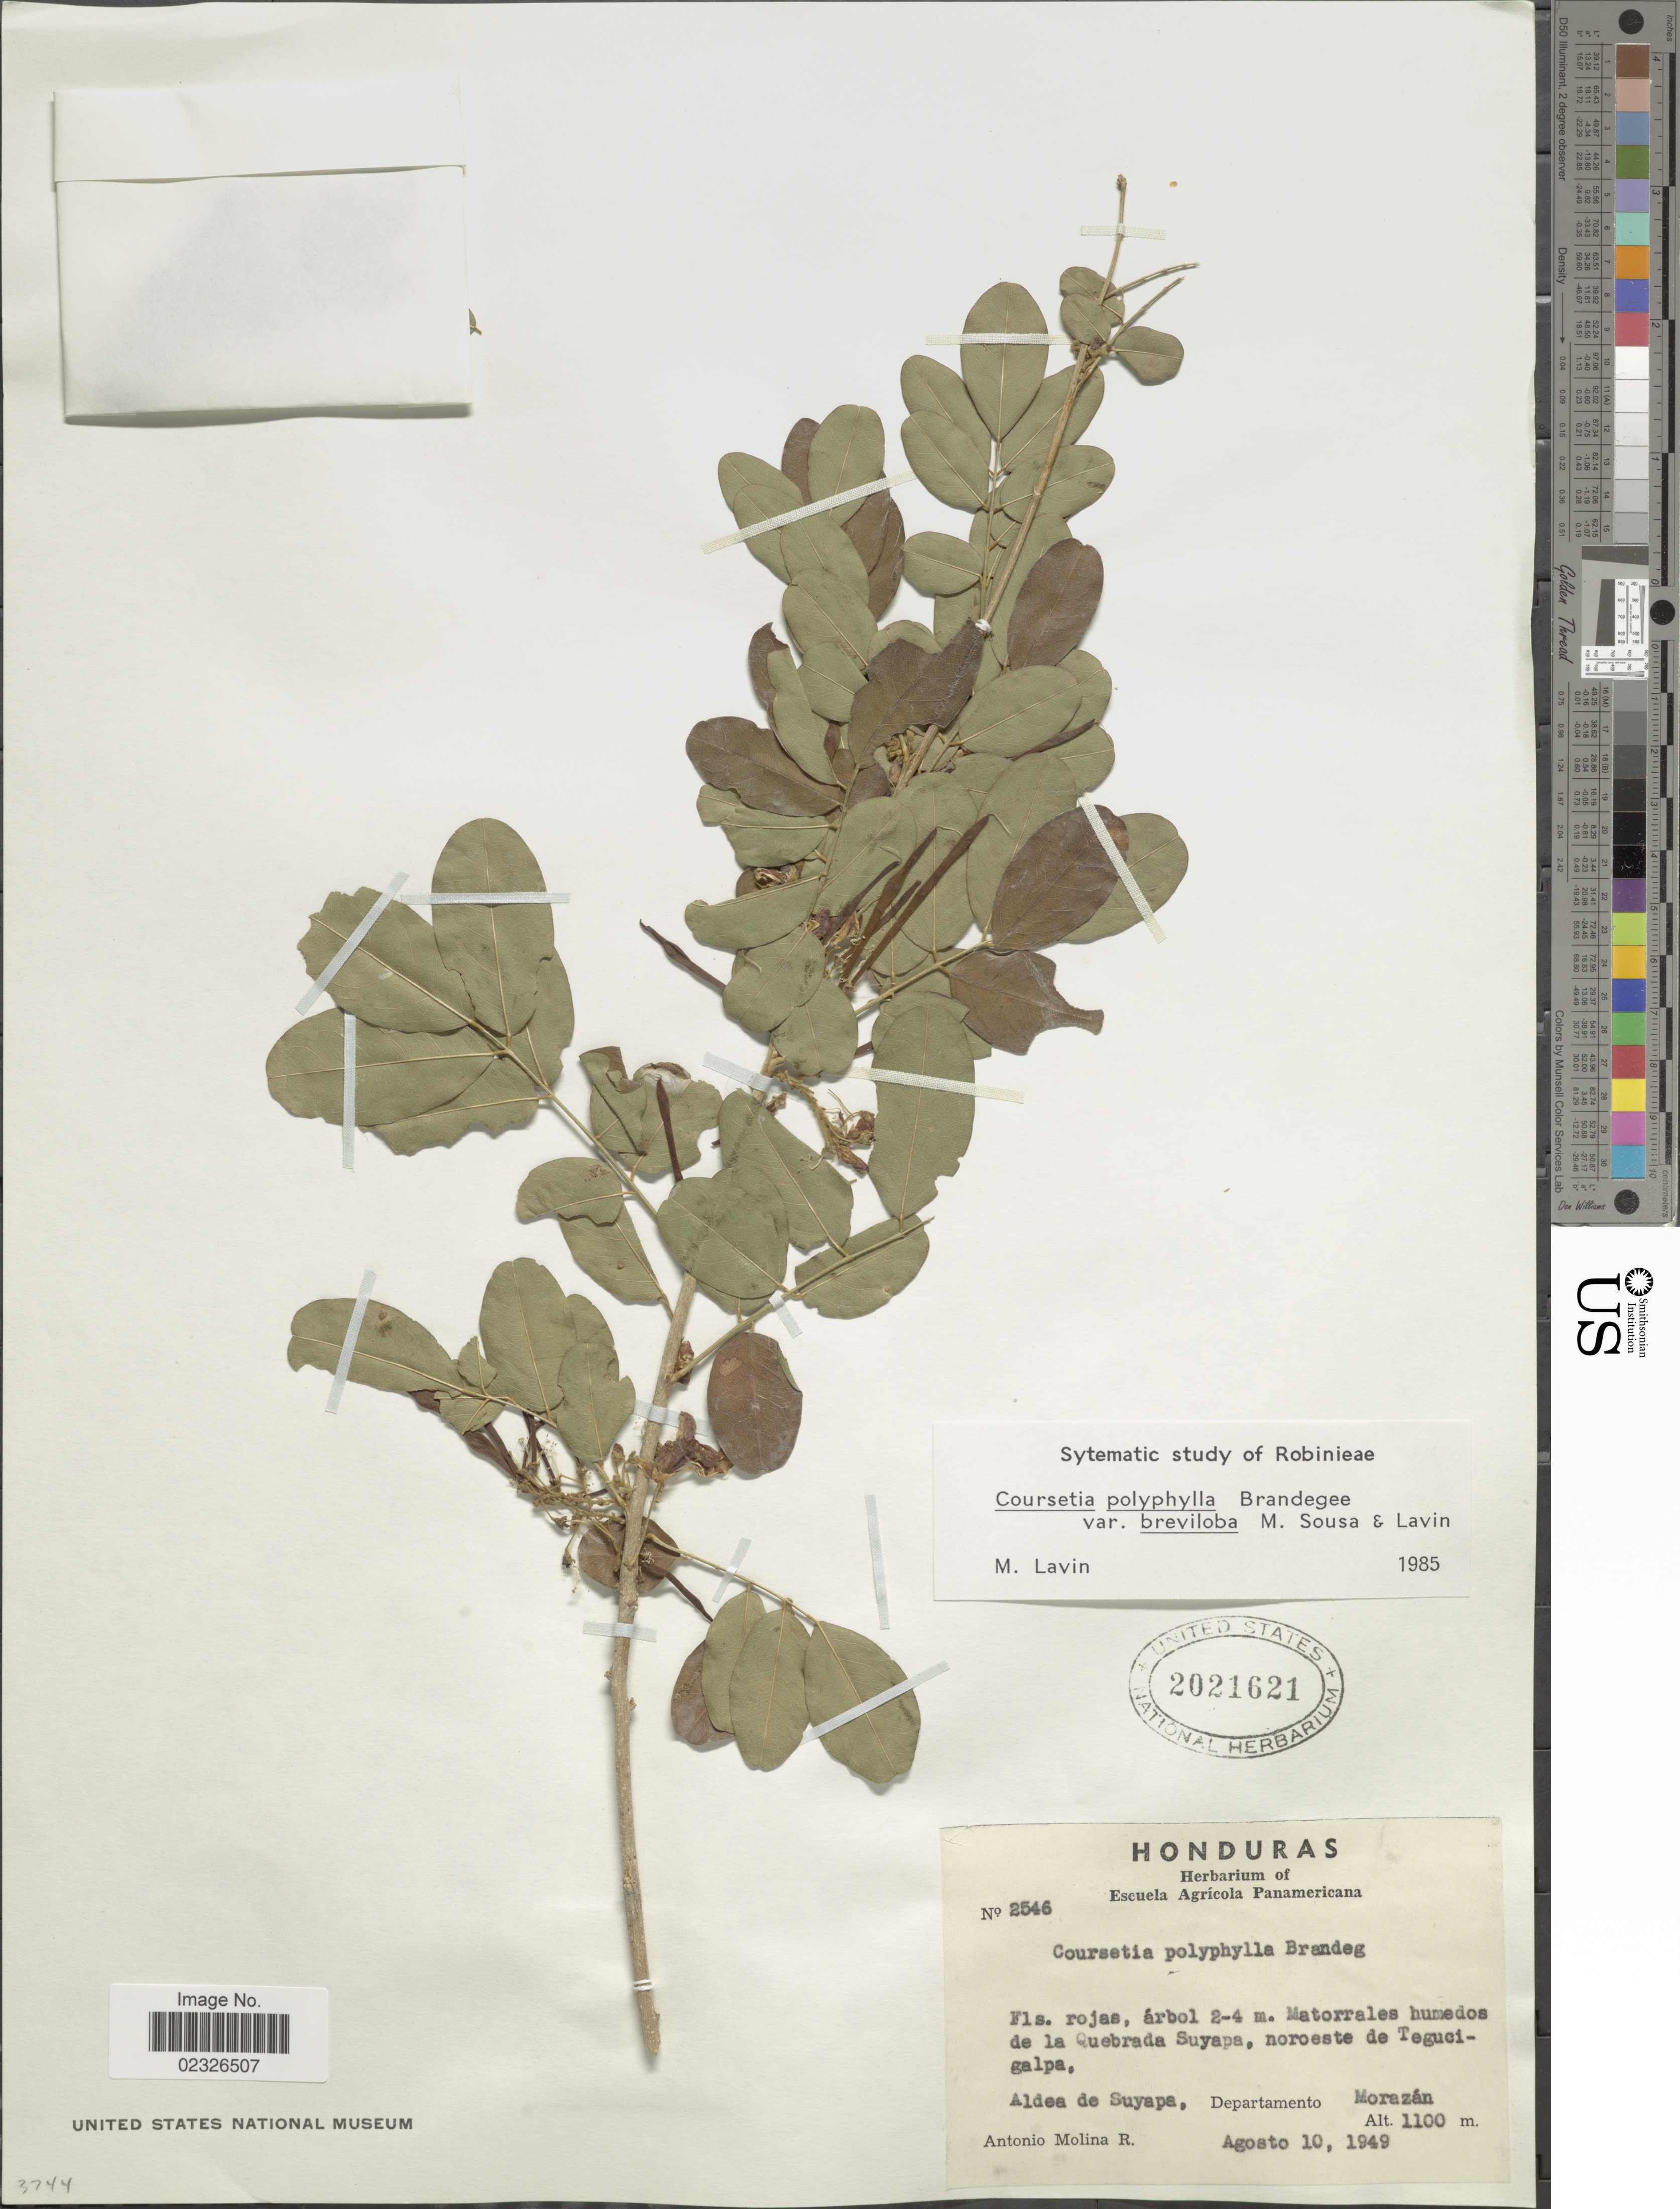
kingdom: Plantae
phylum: Tracheophyta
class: Magnoliopsida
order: Fabales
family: Fabaceae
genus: Coursetia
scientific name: Coursetia polyphylla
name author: Brandegee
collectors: A. Molina R.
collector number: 2546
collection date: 1949-08-10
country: Honduras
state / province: Fco. Morazán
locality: Aldea de Suyapa, Departamento Morazan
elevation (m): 1100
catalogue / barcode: US 2021621